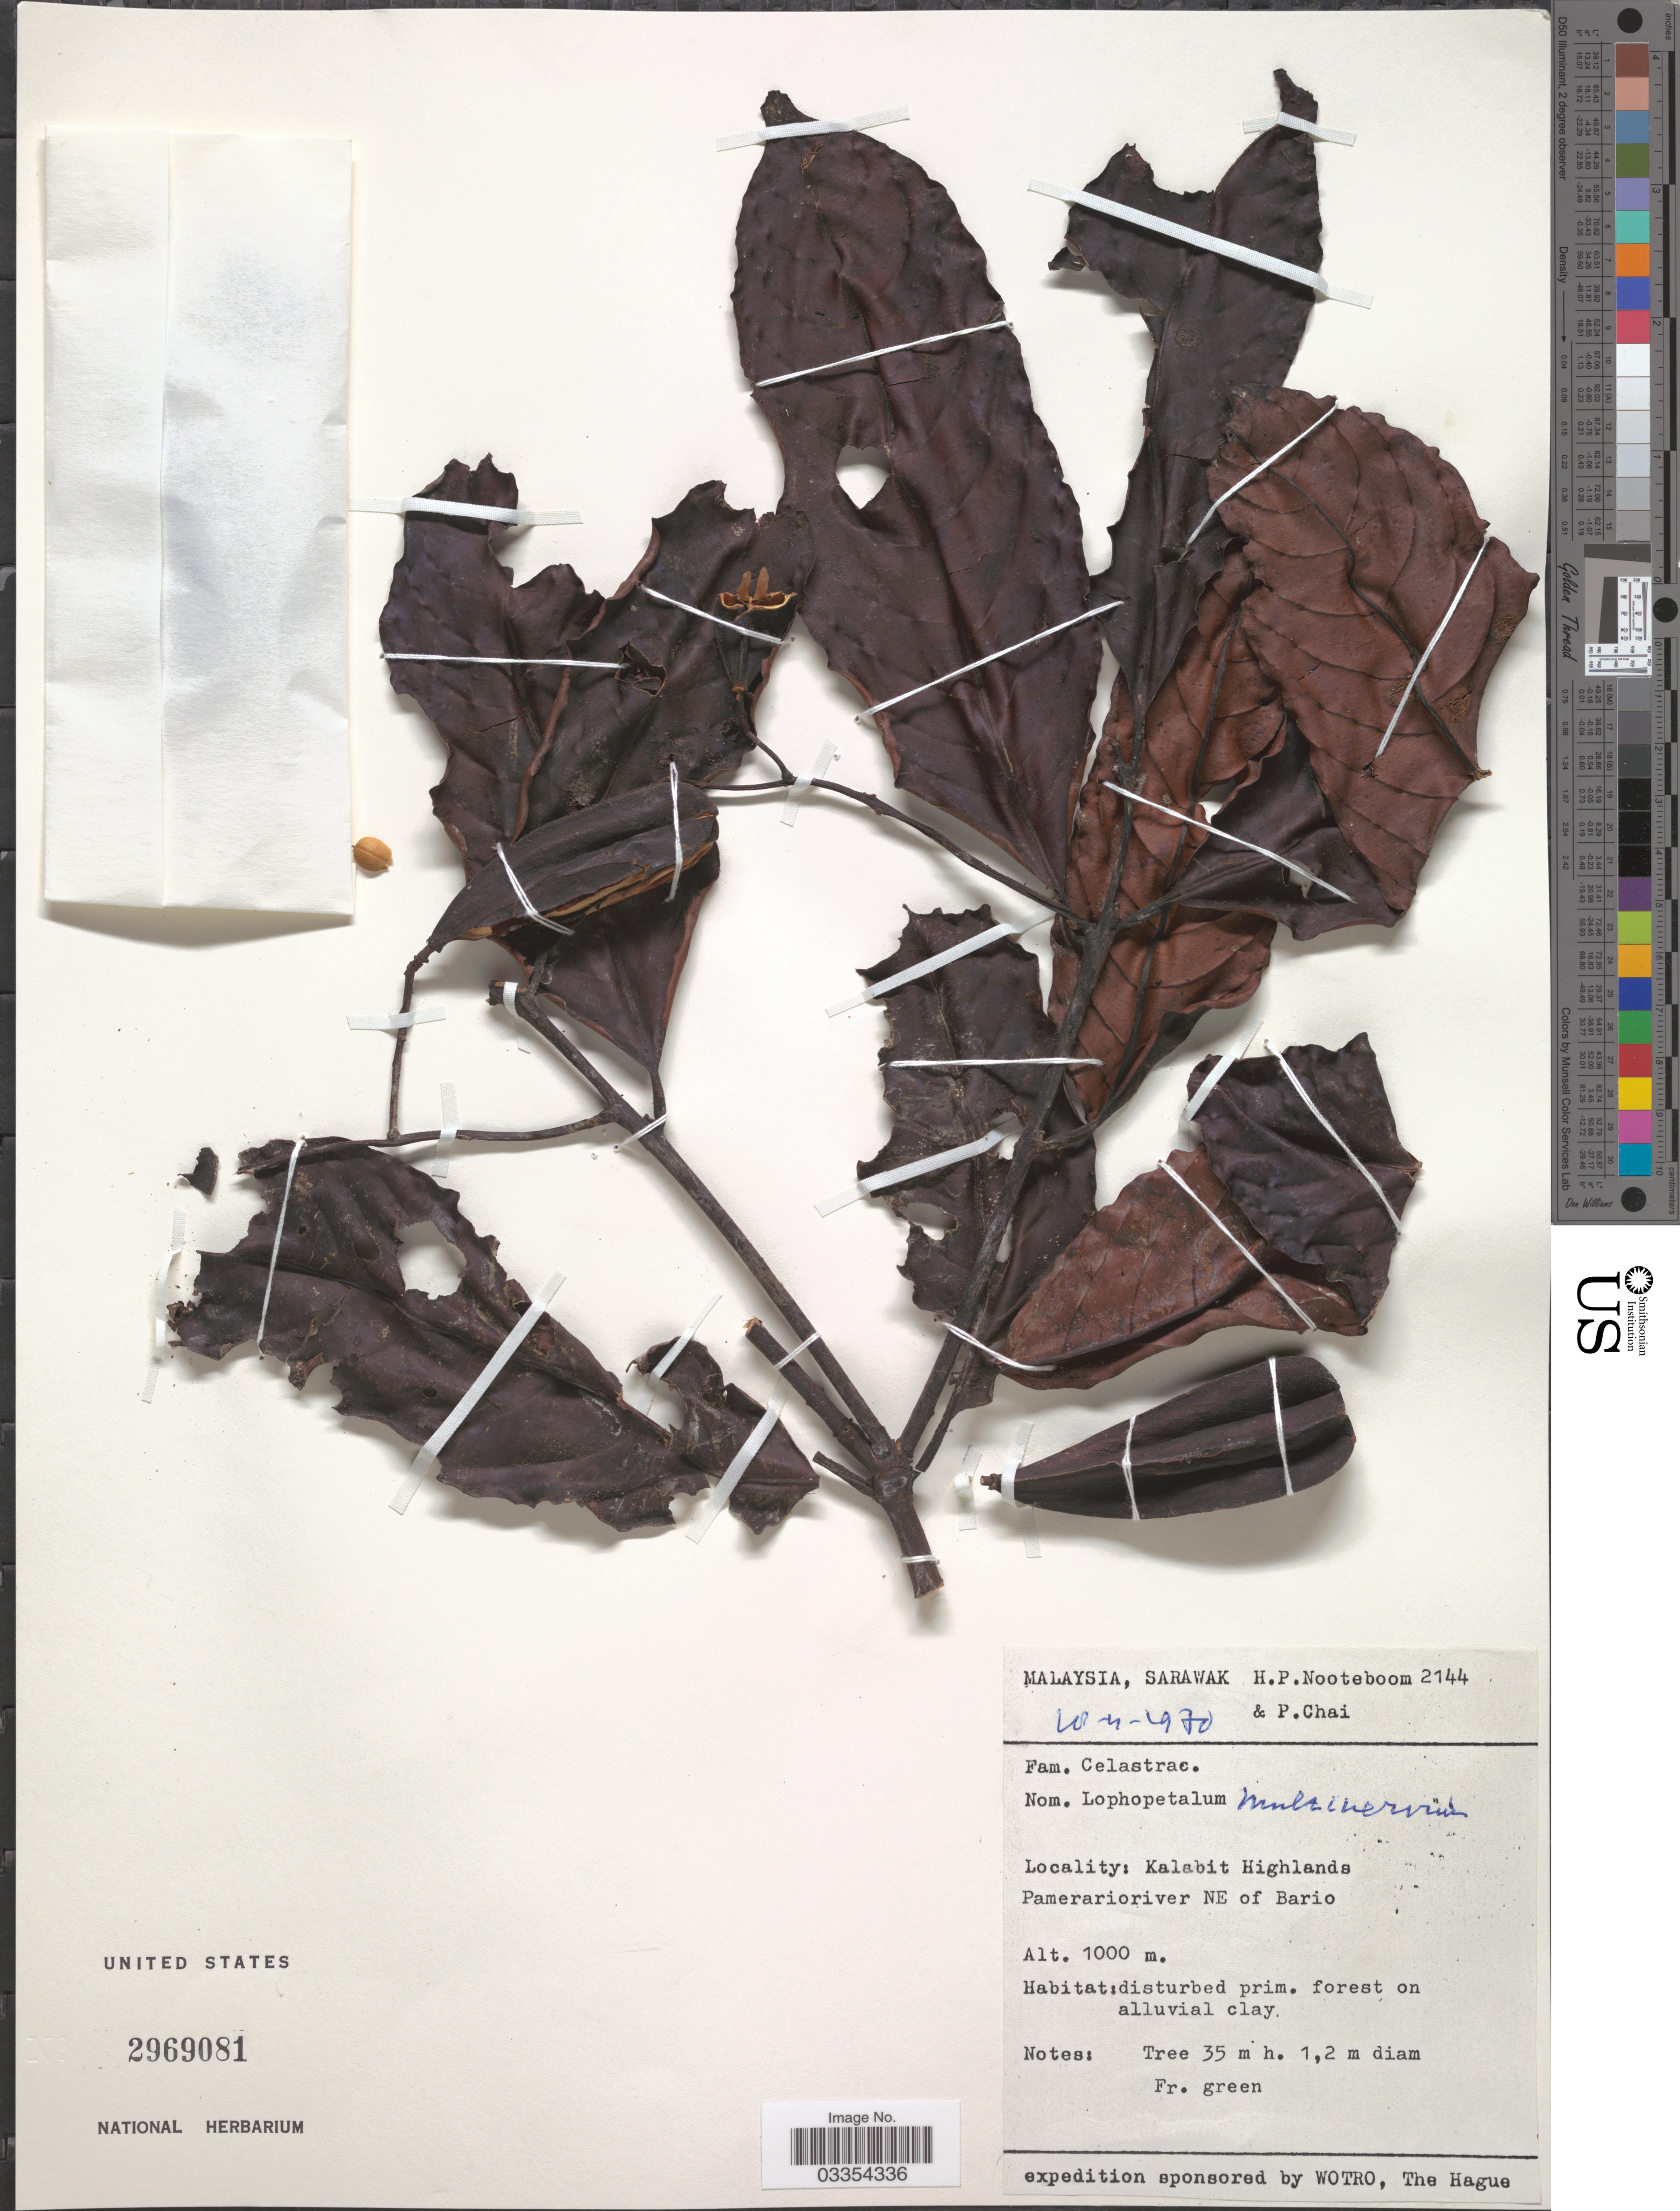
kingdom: Plantae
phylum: Tracheophyta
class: Magnoliopsida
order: Celastrales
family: Celastraceae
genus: Celastrus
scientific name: Celastrus loeseneri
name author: Rehder & E.H. Wilson in Sarg.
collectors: H. P. Nooteboom & P. Chai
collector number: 2144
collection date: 1970-04-18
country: Malaysia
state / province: Sarawak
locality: Kalabit Highlands. Pamerarioriver NE of Bario.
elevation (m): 1000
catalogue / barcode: US 2969081